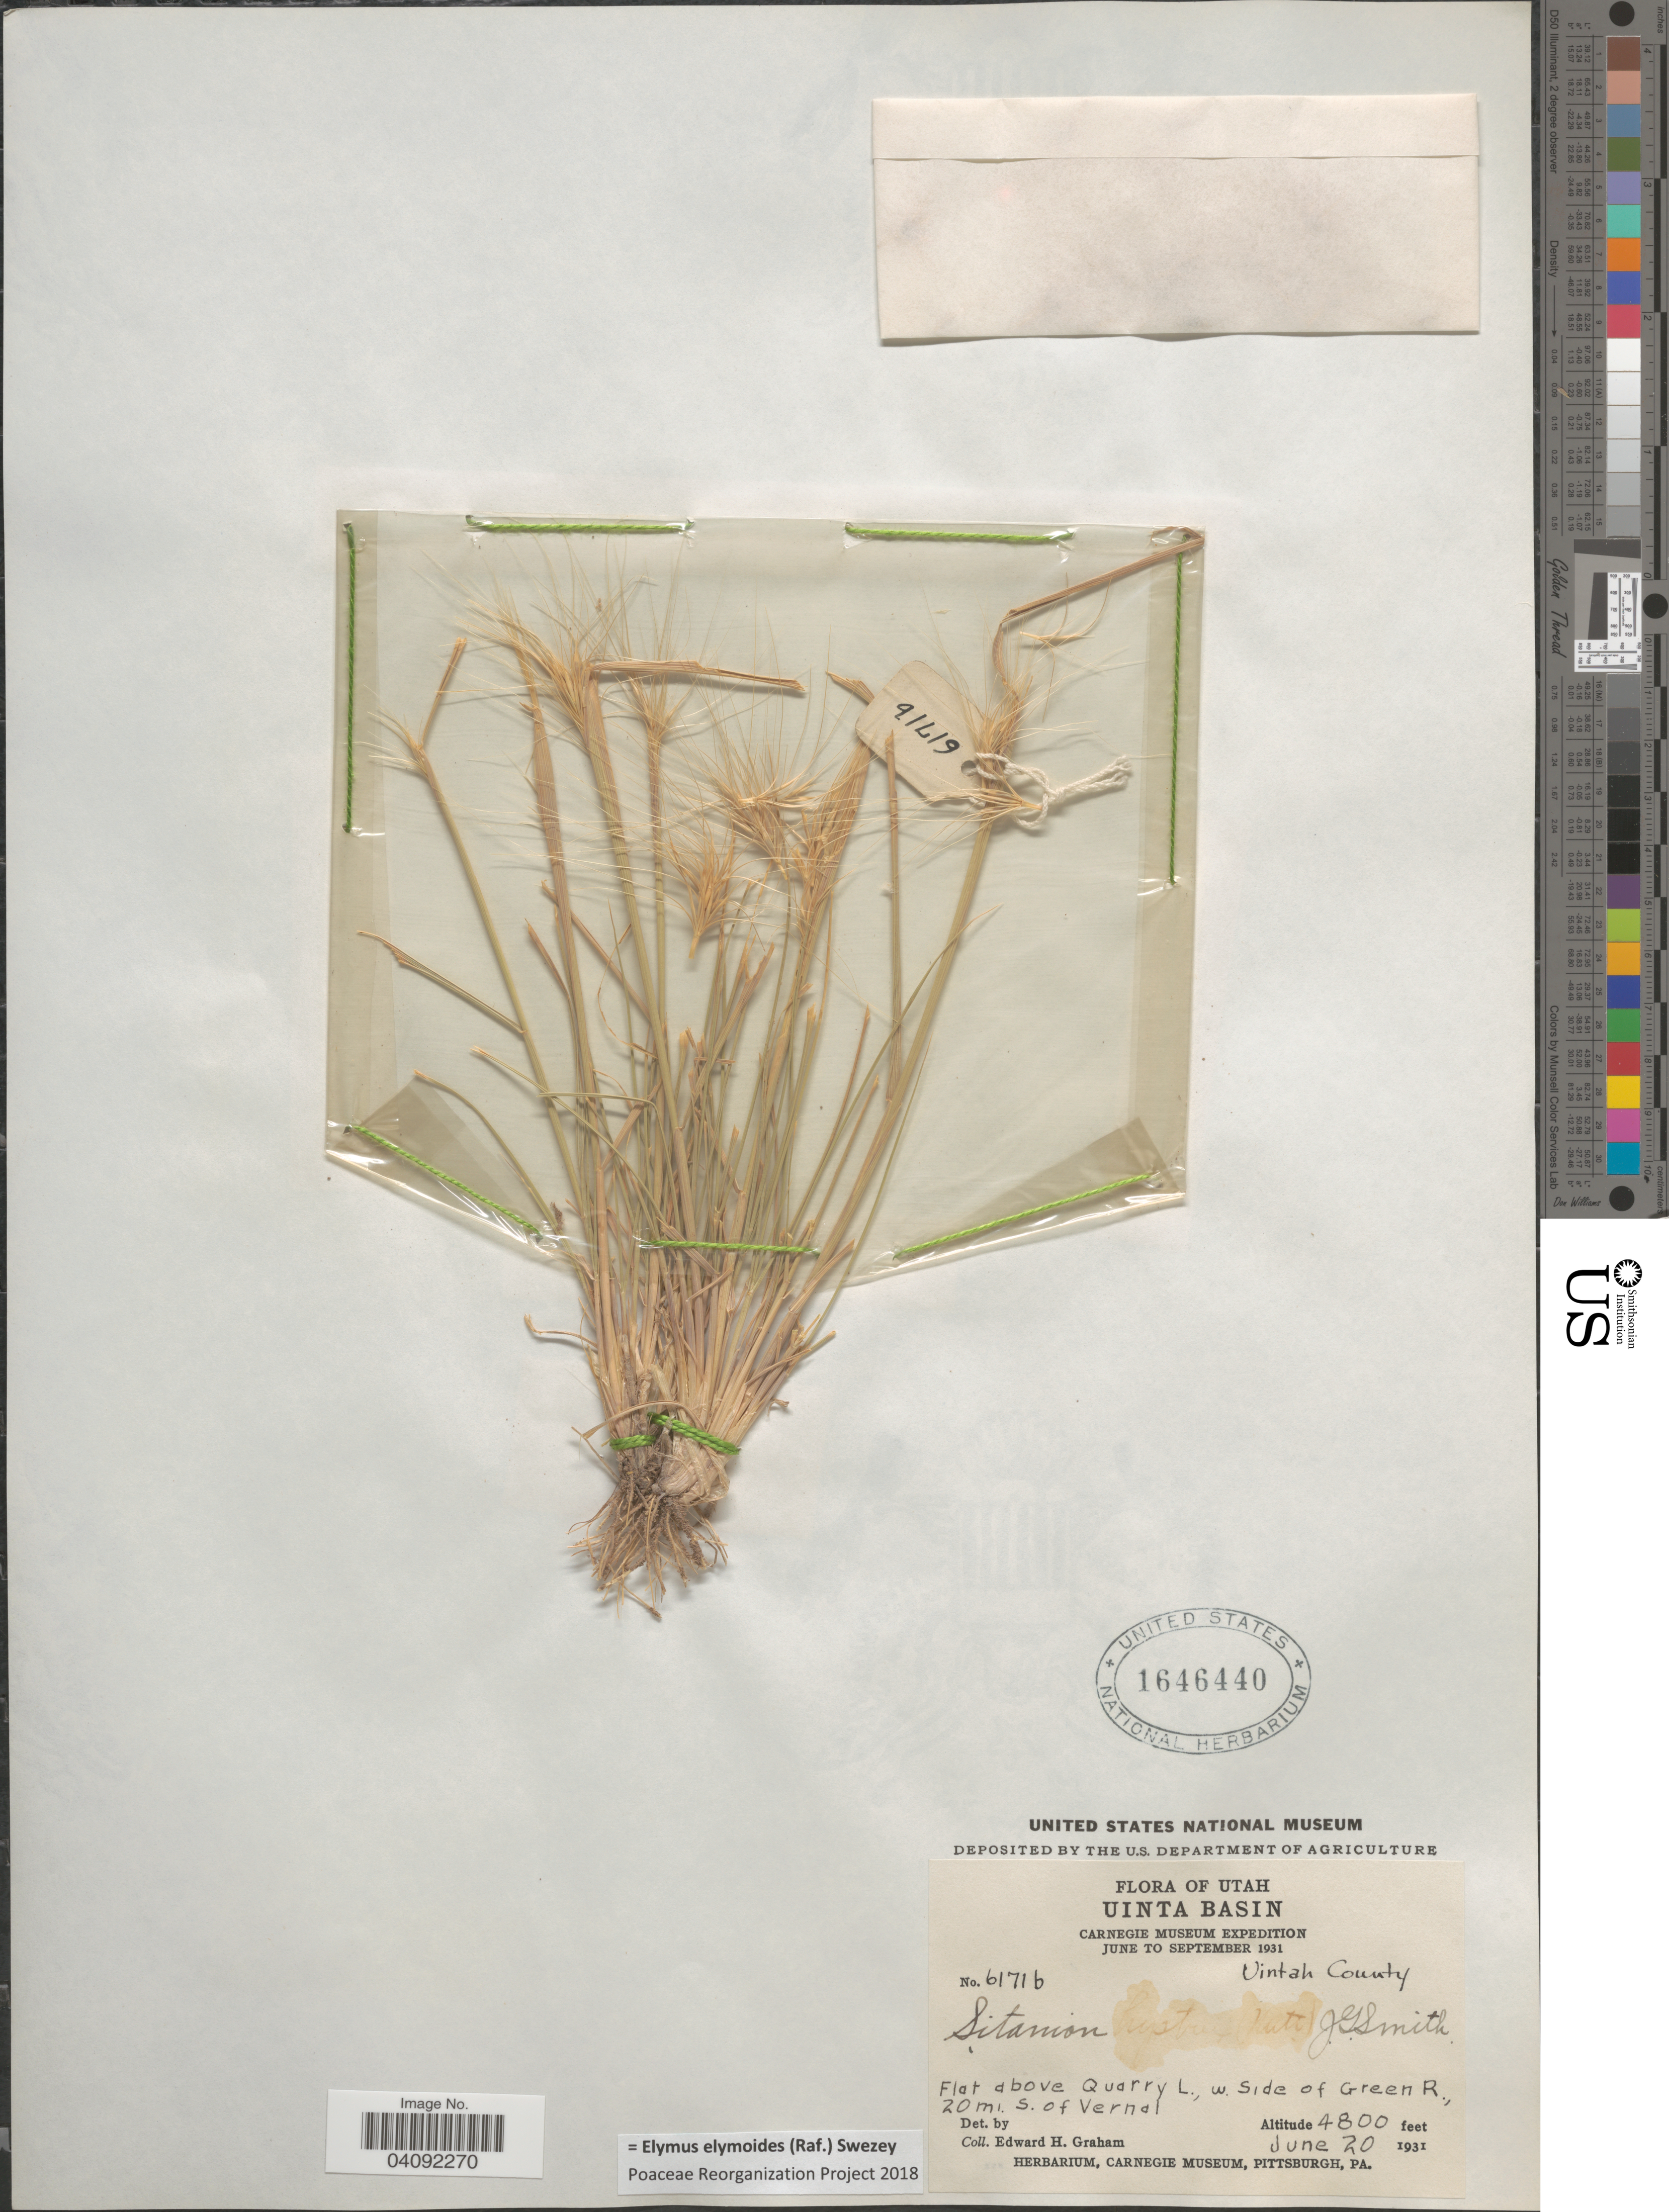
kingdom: Plantae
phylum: Tracheophyta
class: Liliopsida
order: Poales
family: Poaceae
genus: Elymus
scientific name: Elymus elymoides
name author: (Raf.) Swezey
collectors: E. H. Graham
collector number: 61716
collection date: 1931-06-20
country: United States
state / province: Utah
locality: Uinta Basin. Carnegie Museum Expedition June to September 1931. Uintah County. Flat above Quarry L., w. Side of Green R., 20 mi. S. of Vernal.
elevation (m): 1463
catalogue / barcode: US 1646440